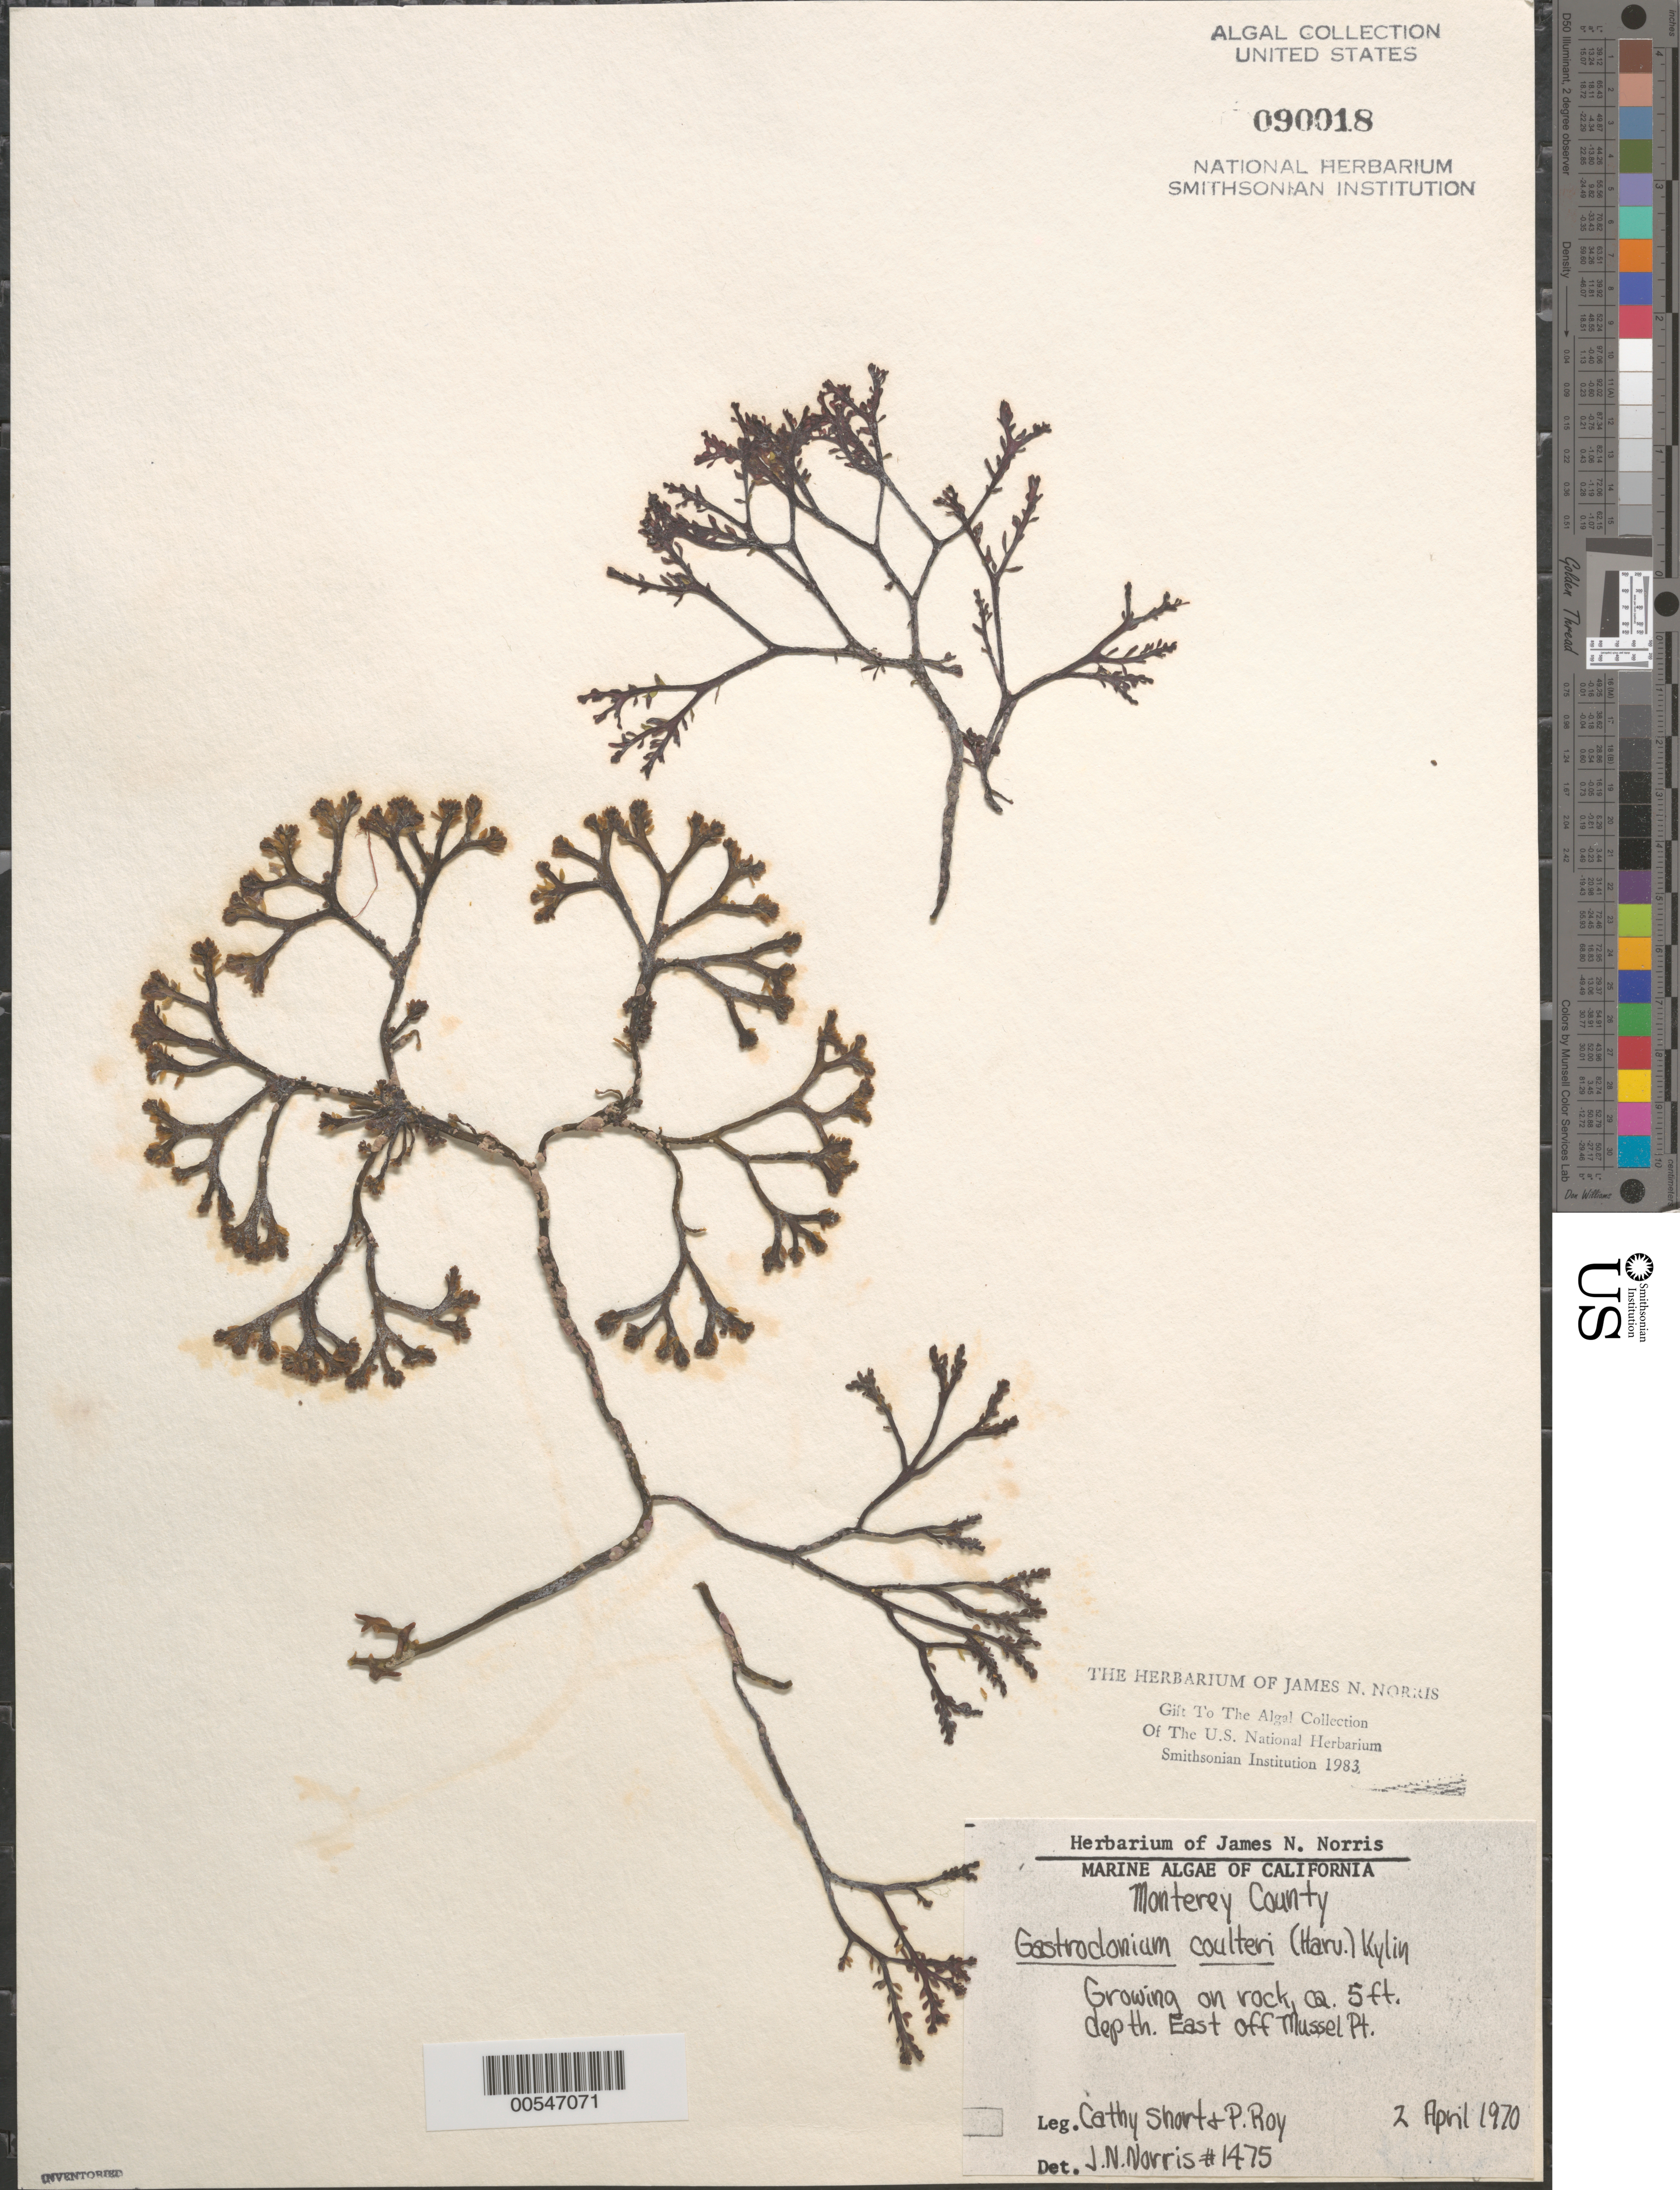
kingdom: Plantae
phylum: Rhodophyta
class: Florideophyceae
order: Rhodymeniales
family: Champiaceae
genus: Neogastroclonium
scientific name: Neogastroclonium subarticulatum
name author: (Turner) L. Le Gall et al.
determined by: Algae name updating Project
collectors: C. Short & P. Roy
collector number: JN-1475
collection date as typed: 02 Apr 1970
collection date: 1970-04-02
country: United States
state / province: California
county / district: Monterey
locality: Off Mussel Point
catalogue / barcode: US 90018